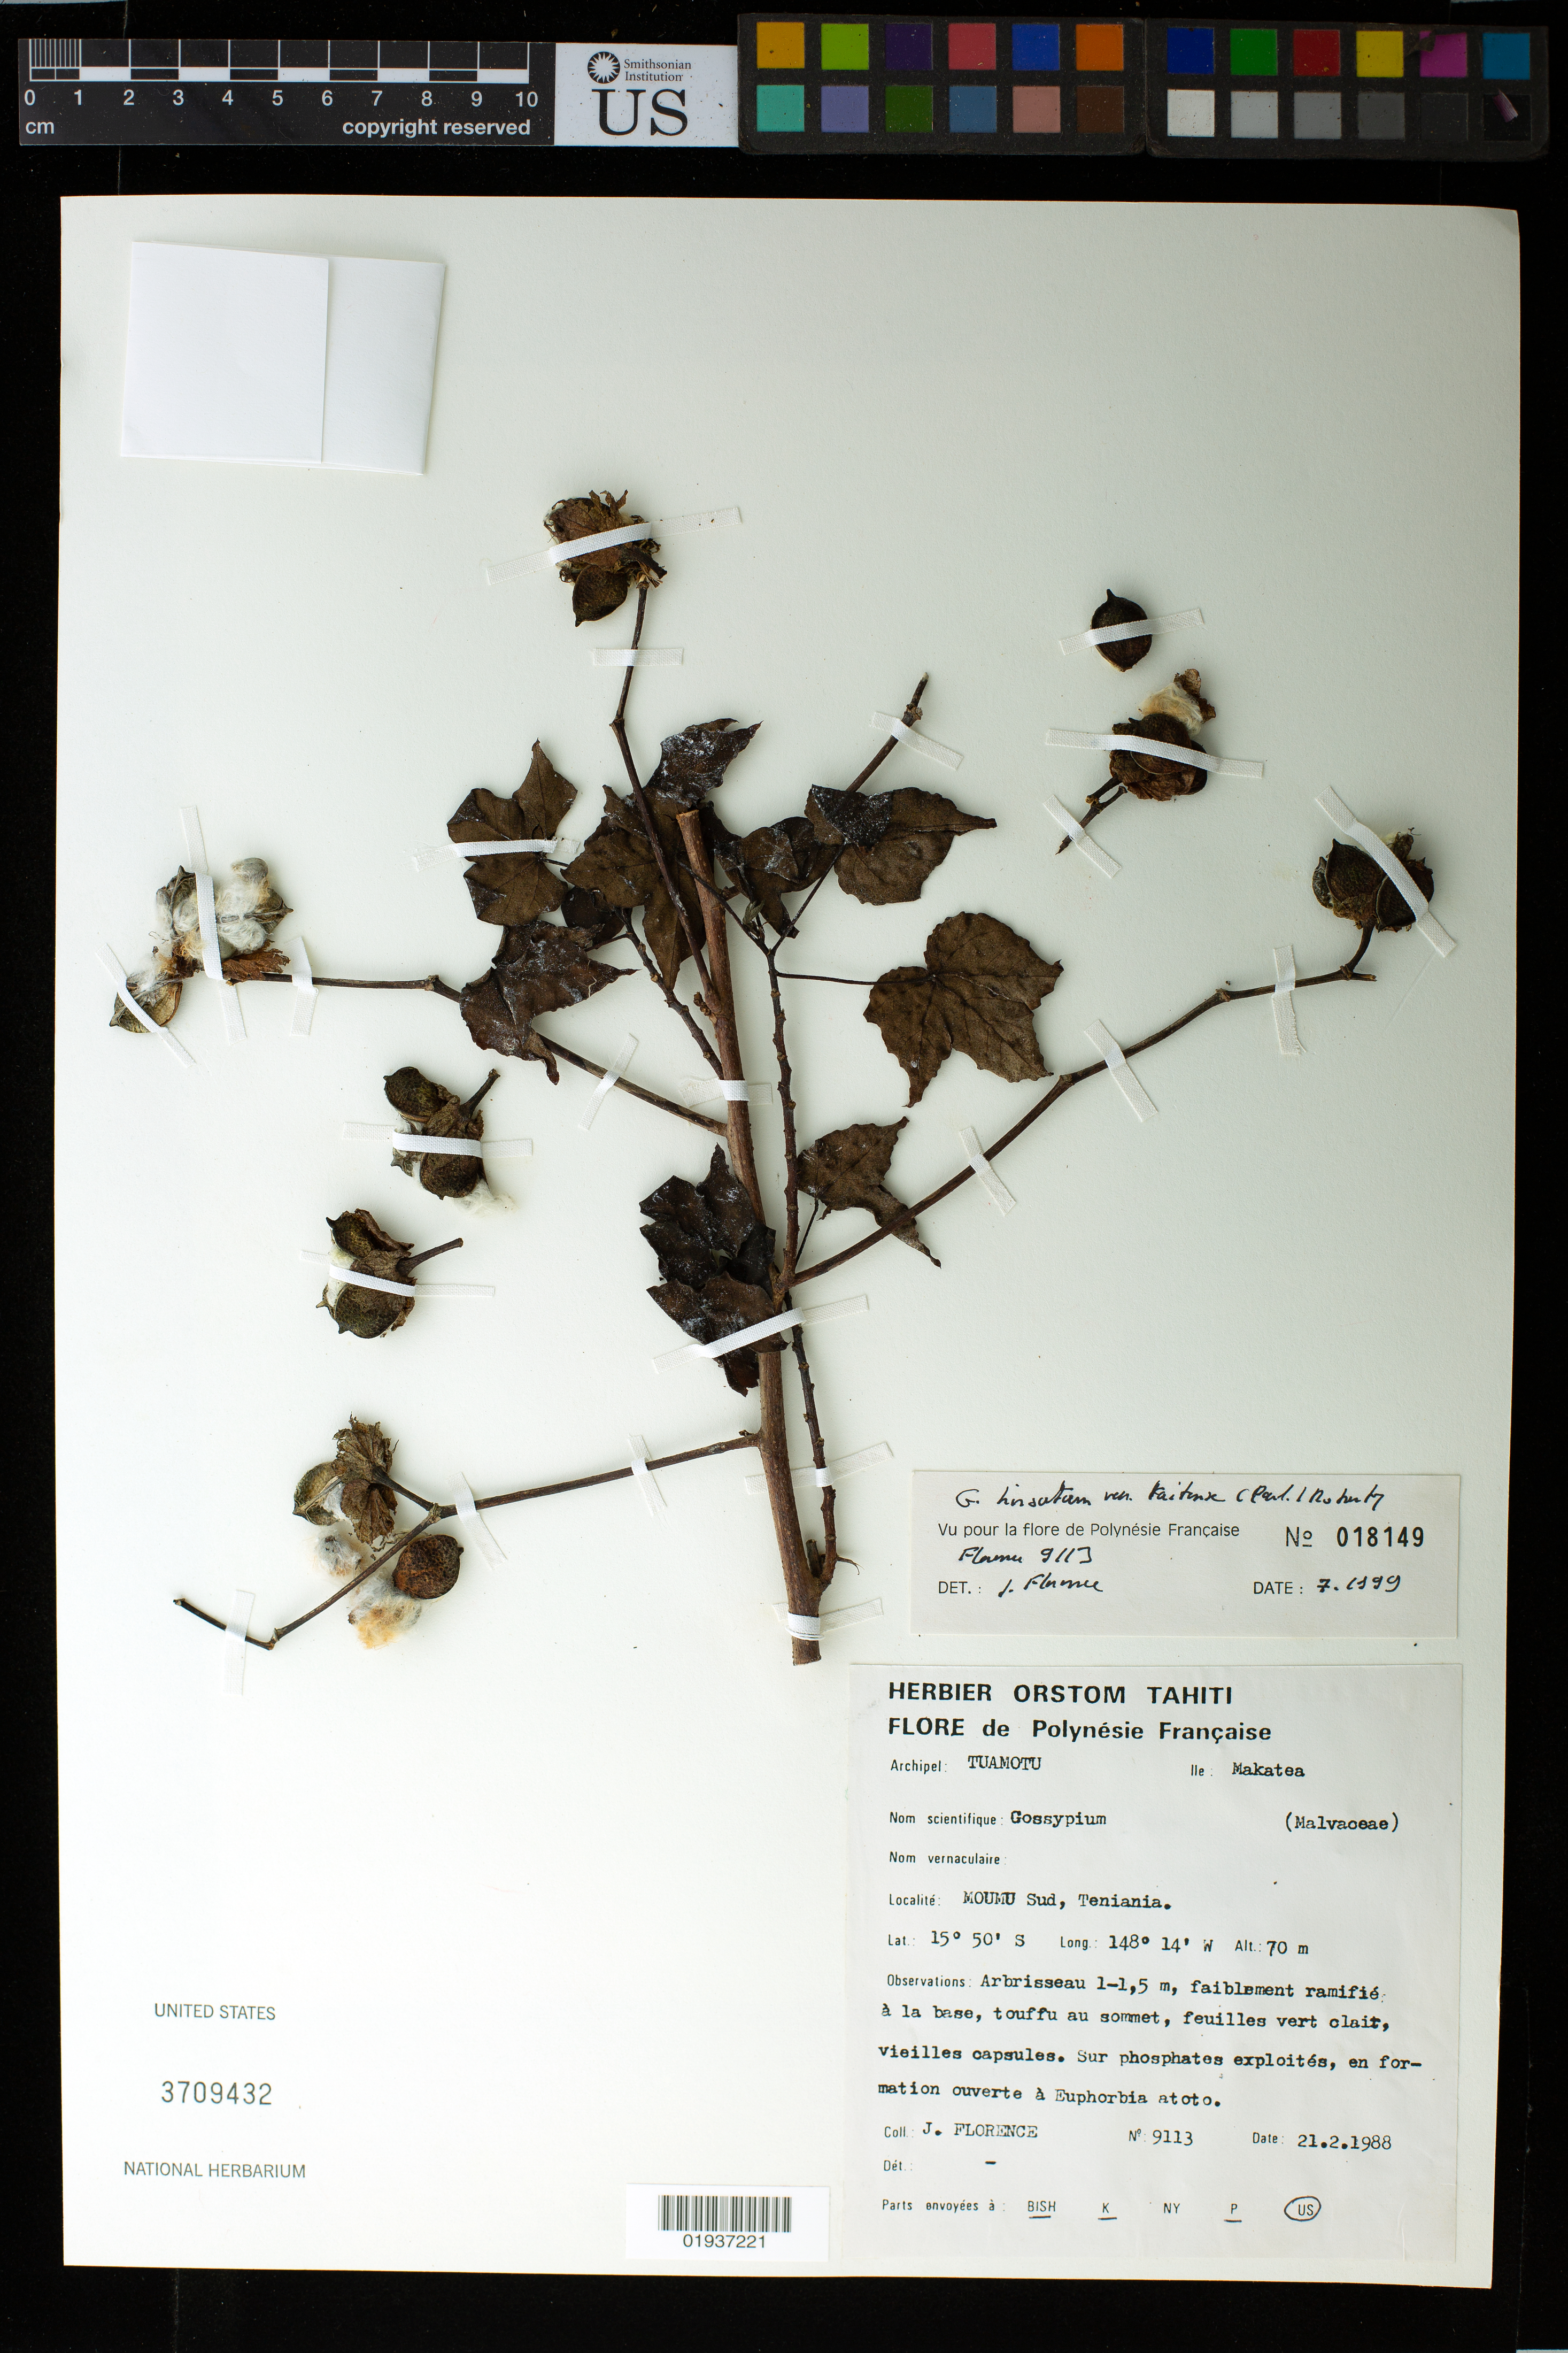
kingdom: Plantae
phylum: Tracheophyta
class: Magnoliopsida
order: Malvales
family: Malvaceae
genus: Gossypium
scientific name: Gossypium hirsutum var. taitense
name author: (Parl.) Roberty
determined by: Florence, J.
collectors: J. Florence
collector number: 9113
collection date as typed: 18 Feb 1988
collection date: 1988-02-21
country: French Polynesia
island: Makatea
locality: Moumu Sud, Teniania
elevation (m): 70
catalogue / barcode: US 3709432